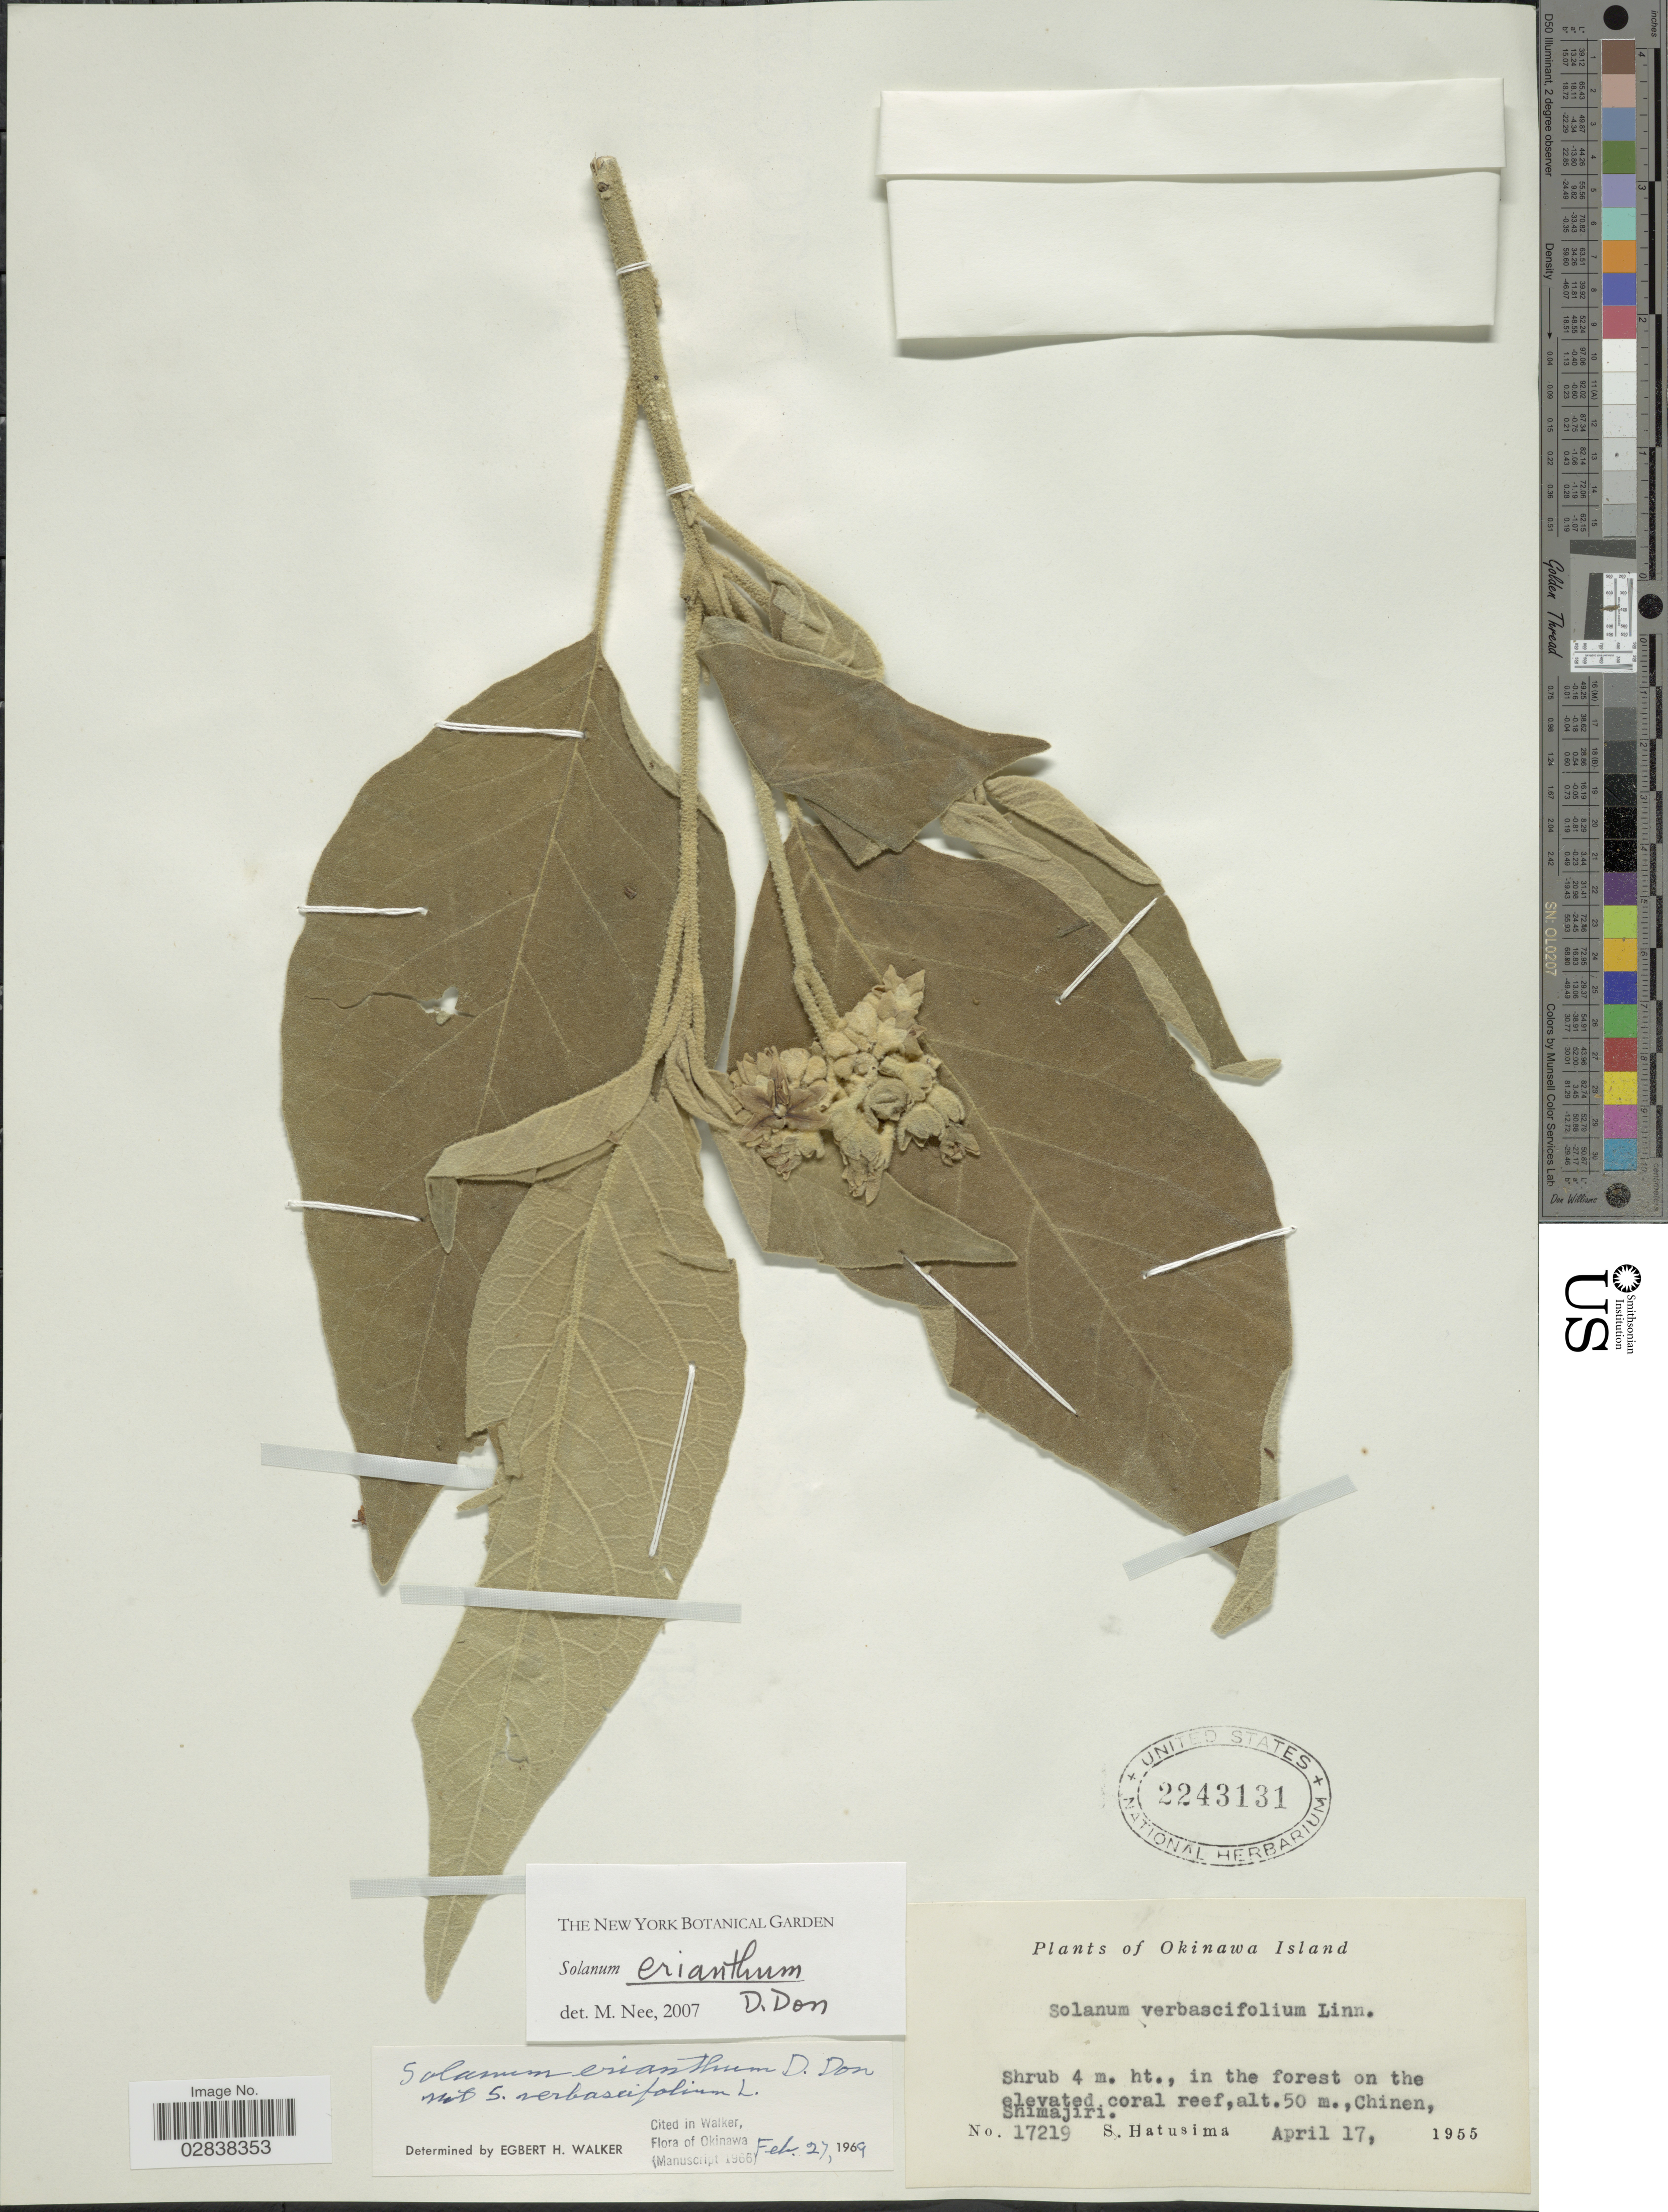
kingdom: Plantae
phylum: Tracheophyta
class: Magnoliopsida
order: Solanales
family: Solanaceae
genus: Solanum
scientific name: Solanum erianthum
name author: D. Don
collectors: S. Hatusima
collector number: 17219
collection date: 1955-04-17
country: Japan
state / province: Okinawa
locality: Okinawa Island, Chinen, Shimajiri.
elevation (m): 50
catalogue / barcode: US 2243131